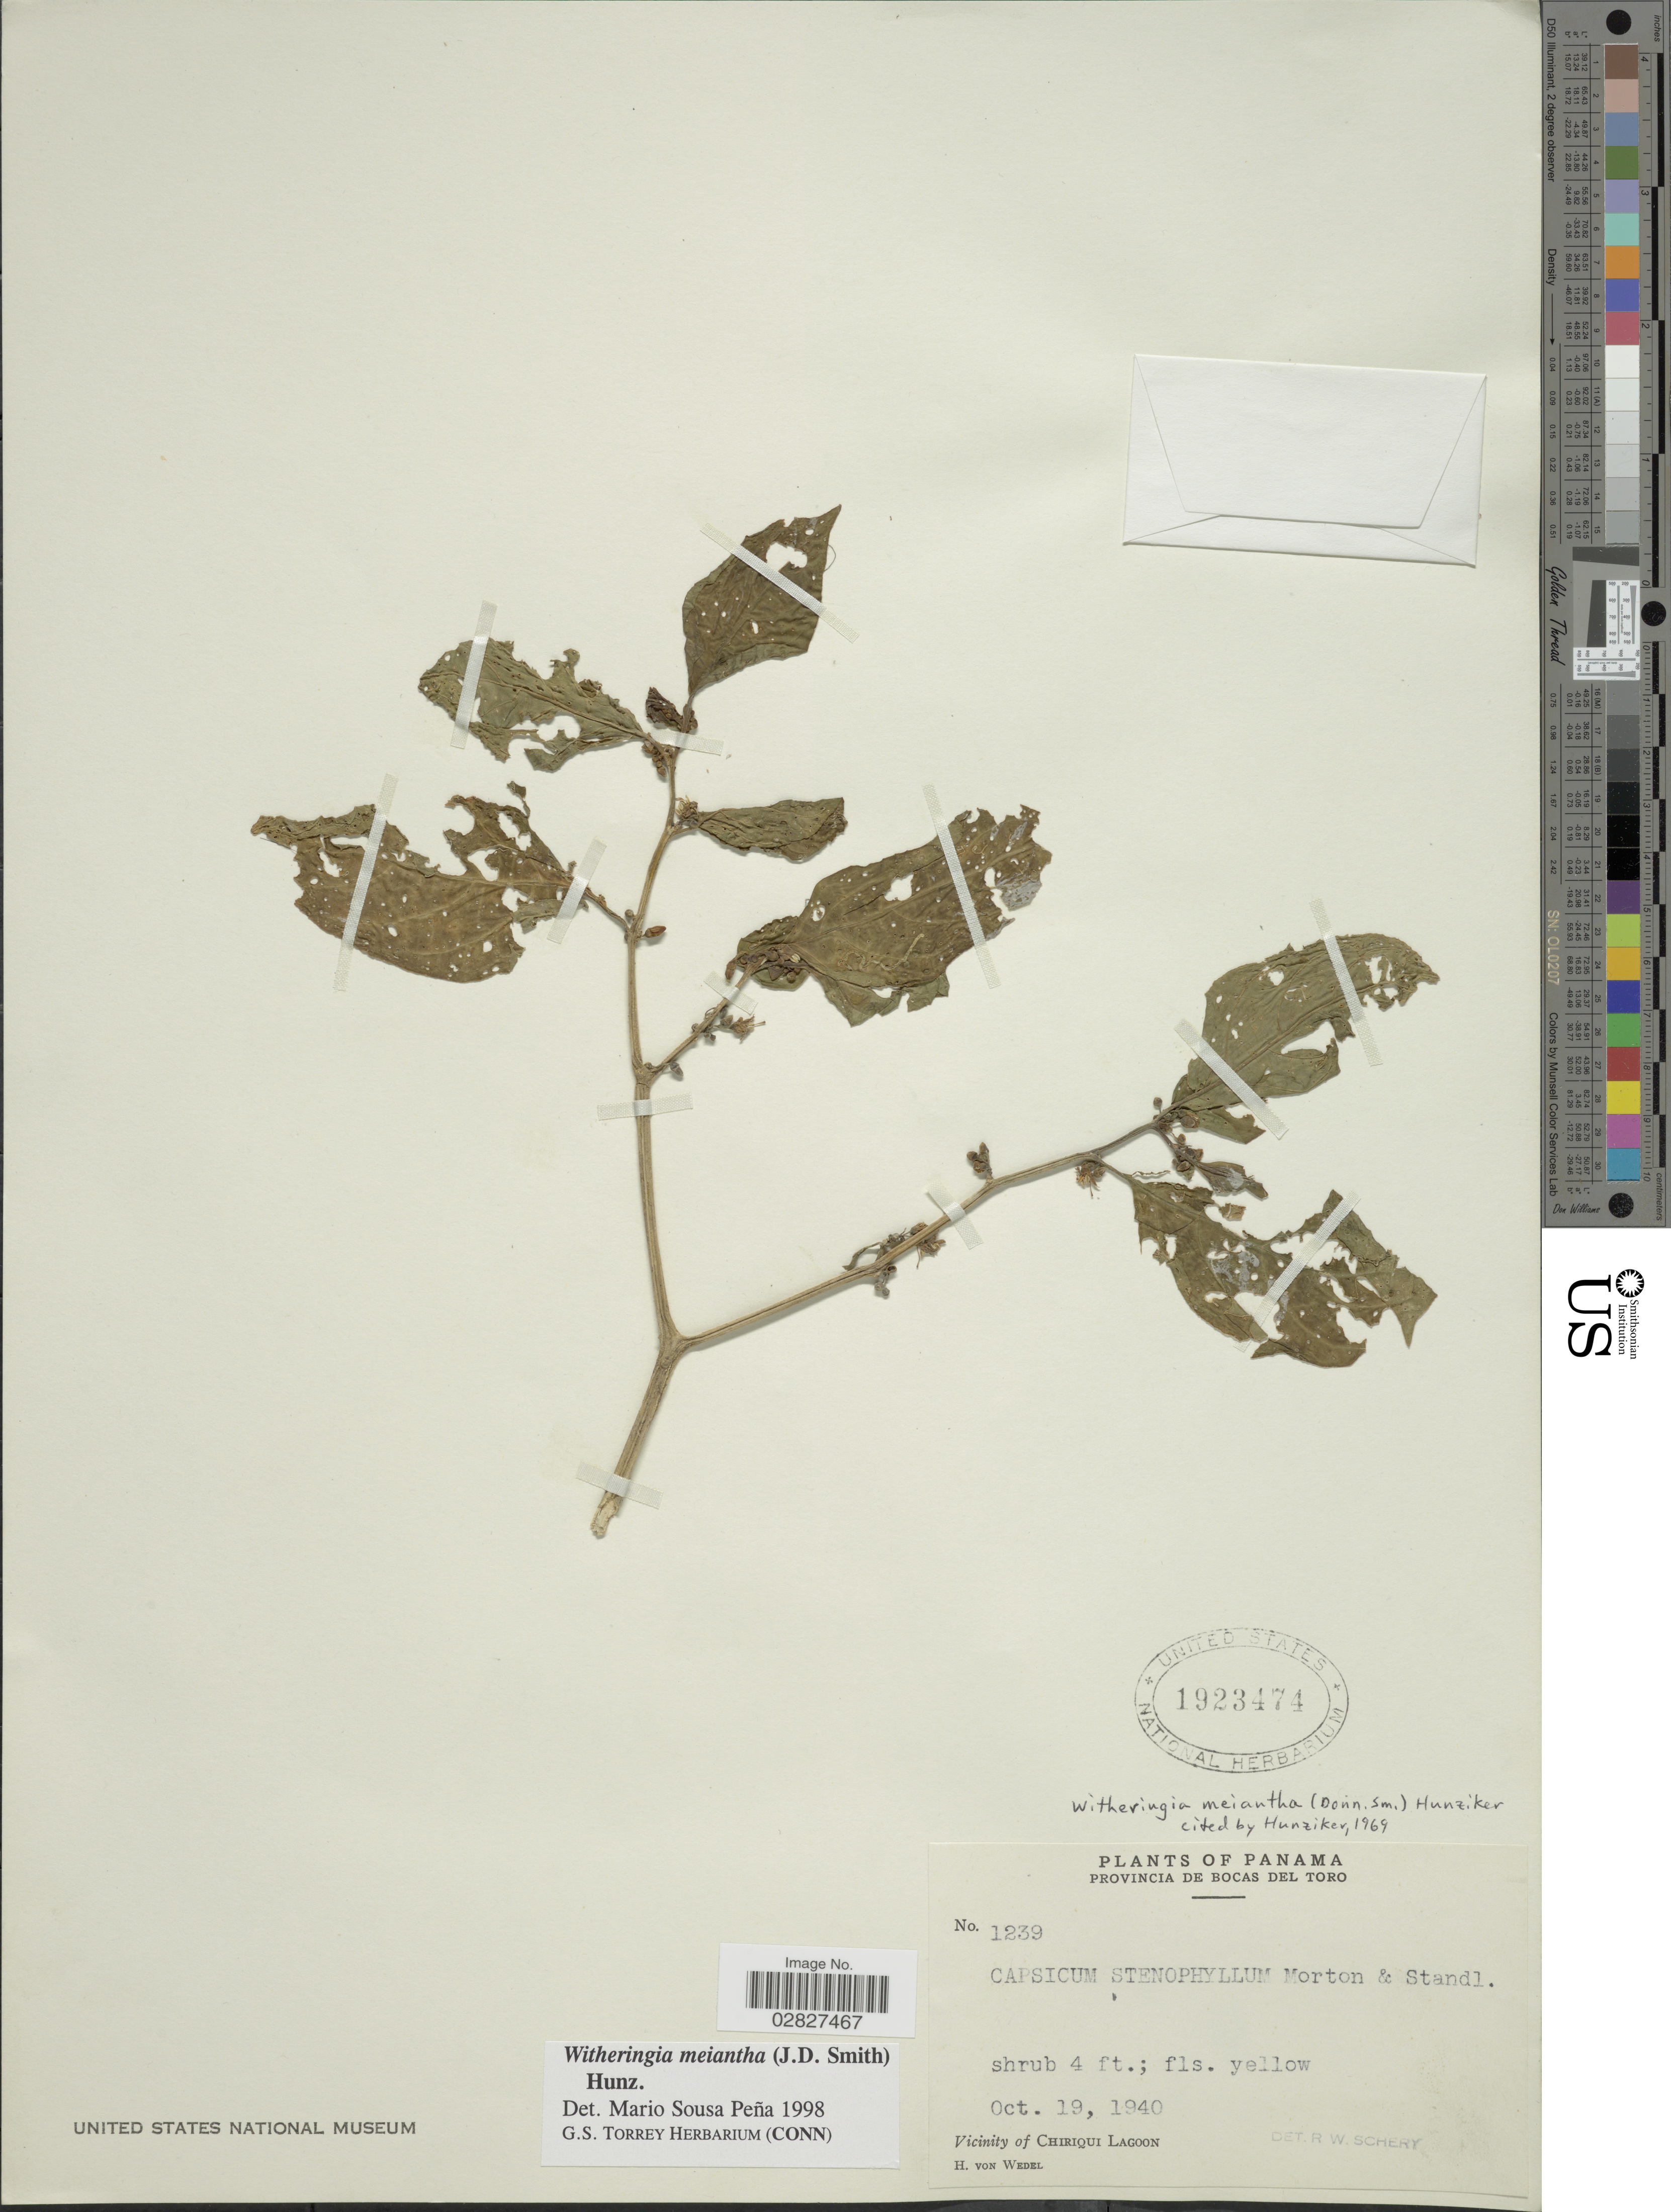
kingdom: Plantae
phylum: Tracheophyta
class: Magnoliopsida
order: Solanales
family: Solanaceae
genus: Witheringia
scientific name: Witheringia meiantha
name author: (Donn. Sm.) Hunz.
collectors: H. von Wedel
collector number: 1239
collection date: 1940-10-19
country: Panama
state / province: Bocas del Toro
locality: Vicinity of Chiriqui Lagoon.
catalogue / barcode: US 1923474